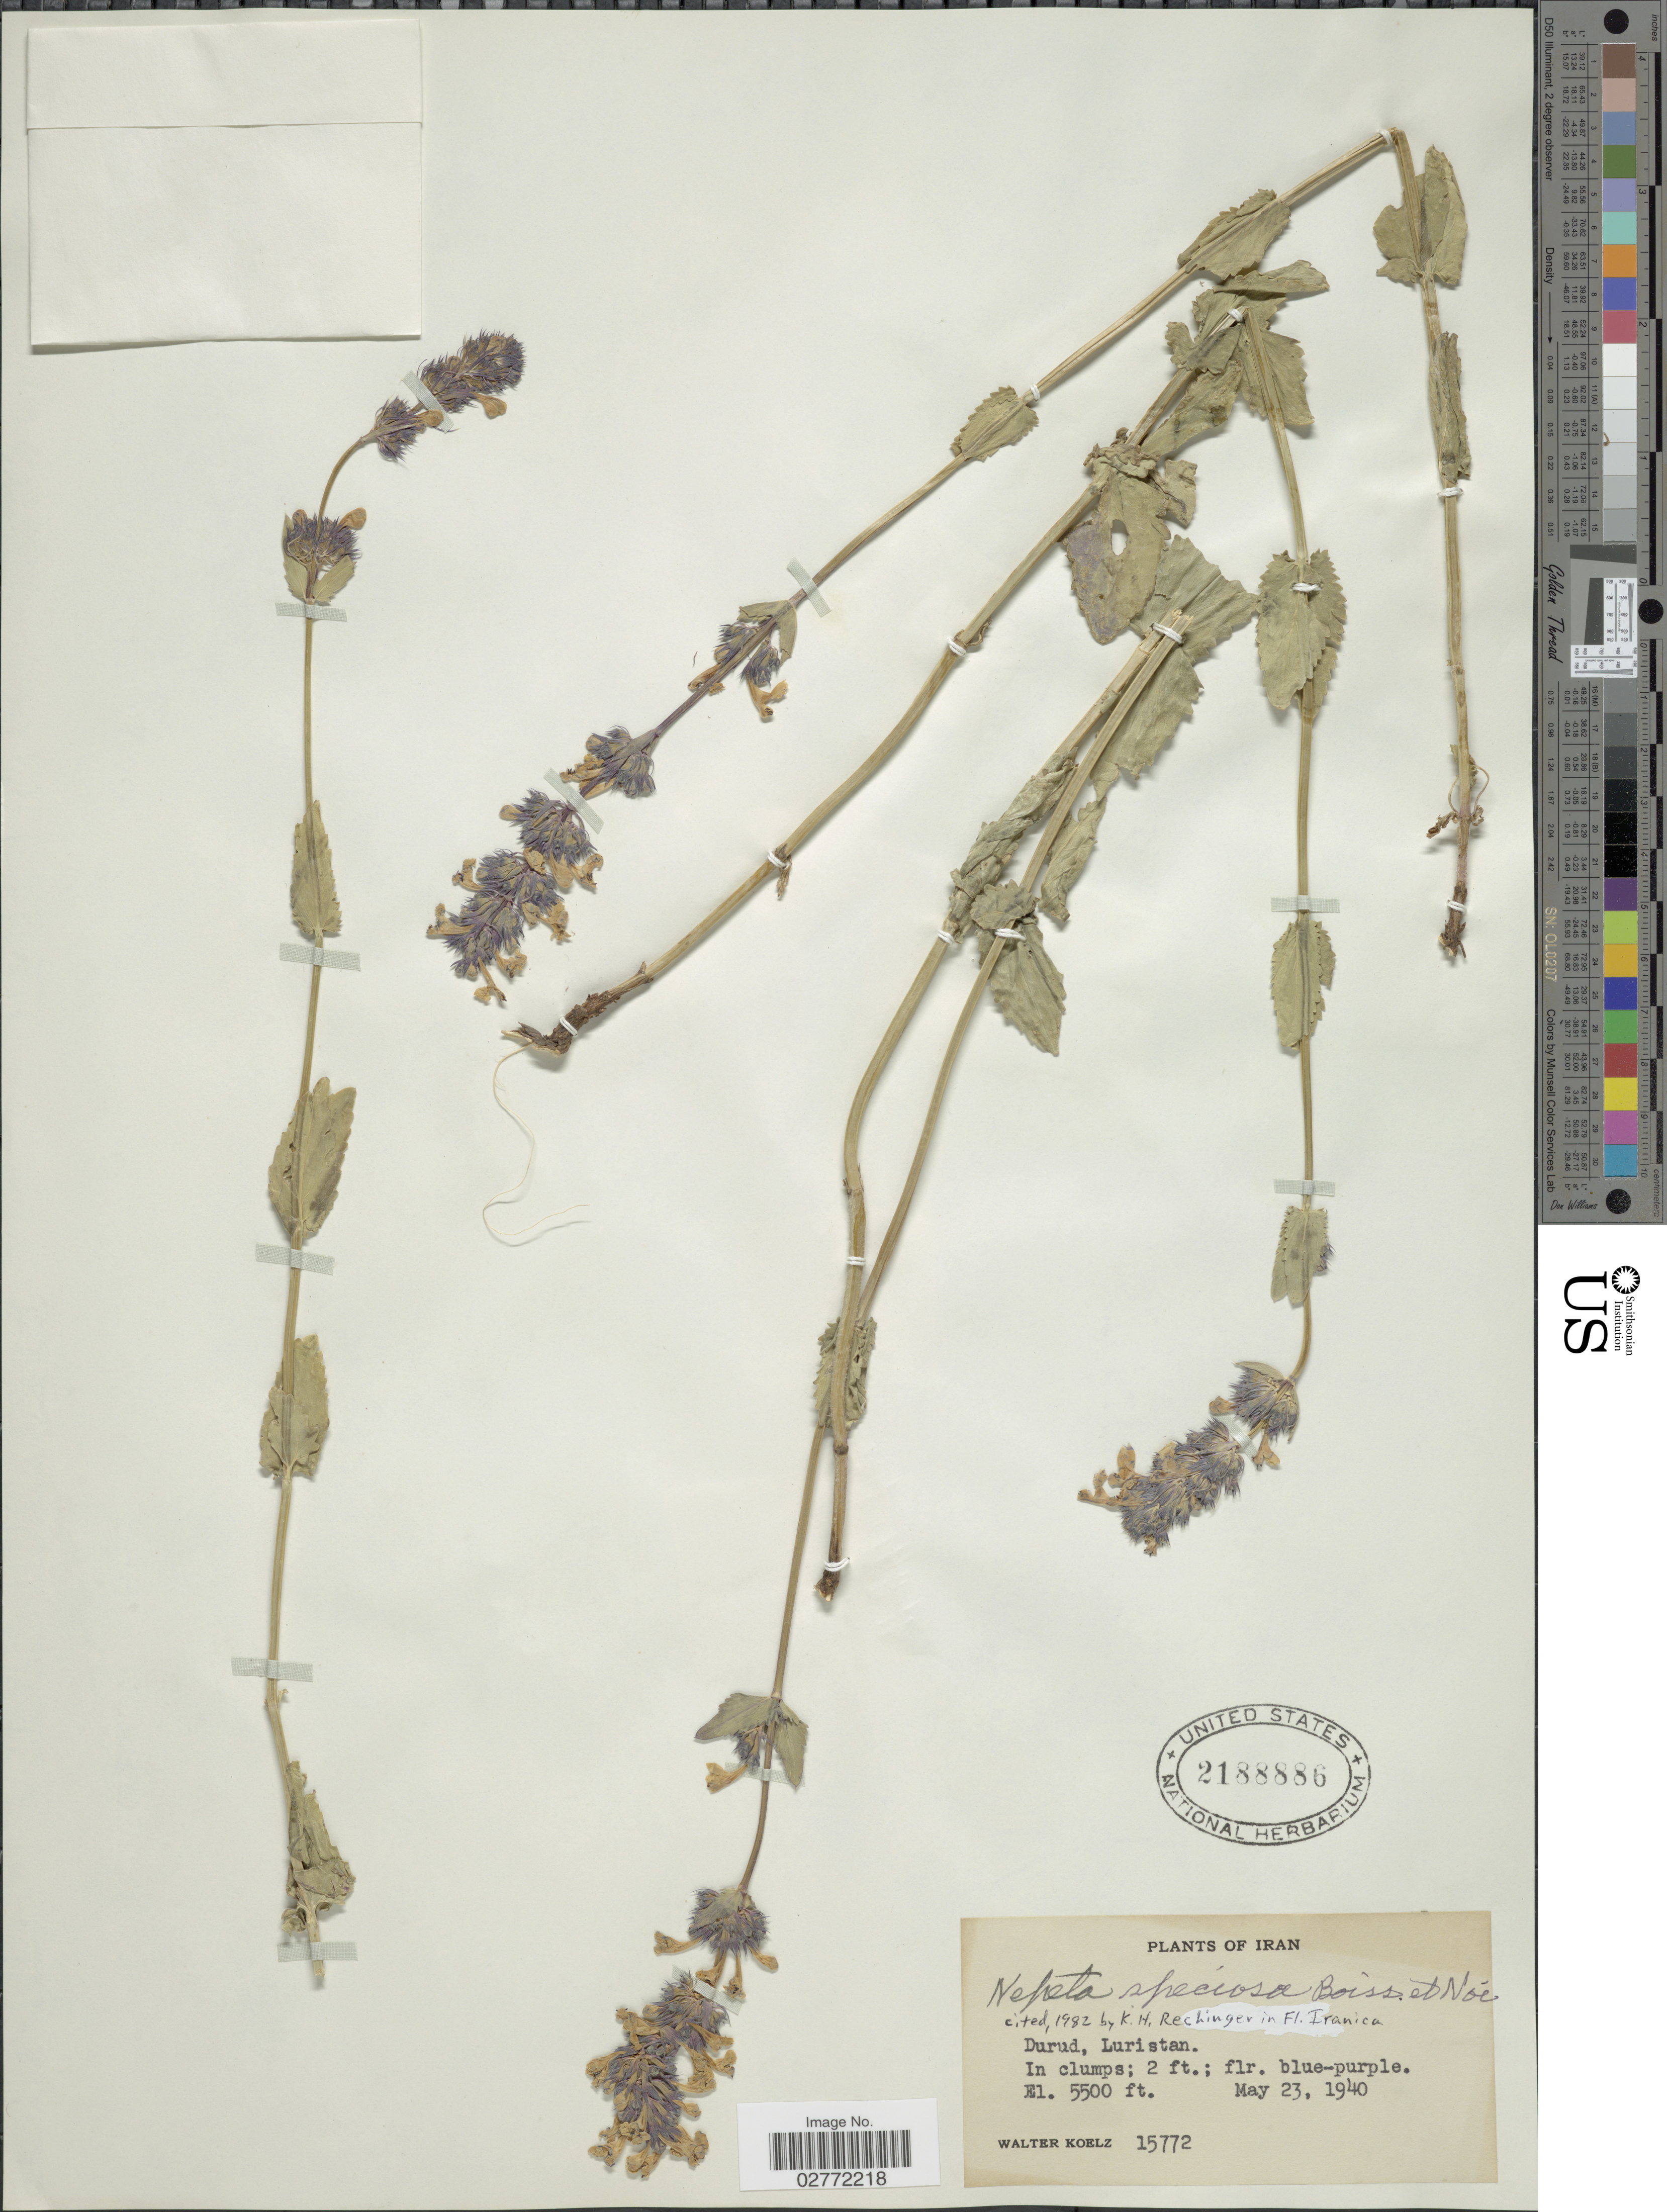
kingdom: Plantae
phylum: Tracheophyta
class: Magnoliopsida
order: Lamiales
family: Lamiaceae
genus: Nepeta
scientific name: Nepeta speciosa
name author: Boiss. & Noë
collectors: W. N. Koelz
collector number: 15772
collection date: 1940-05-23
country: Iran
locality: Durud, Luristan.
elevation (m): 1676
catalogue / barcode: US 2188886